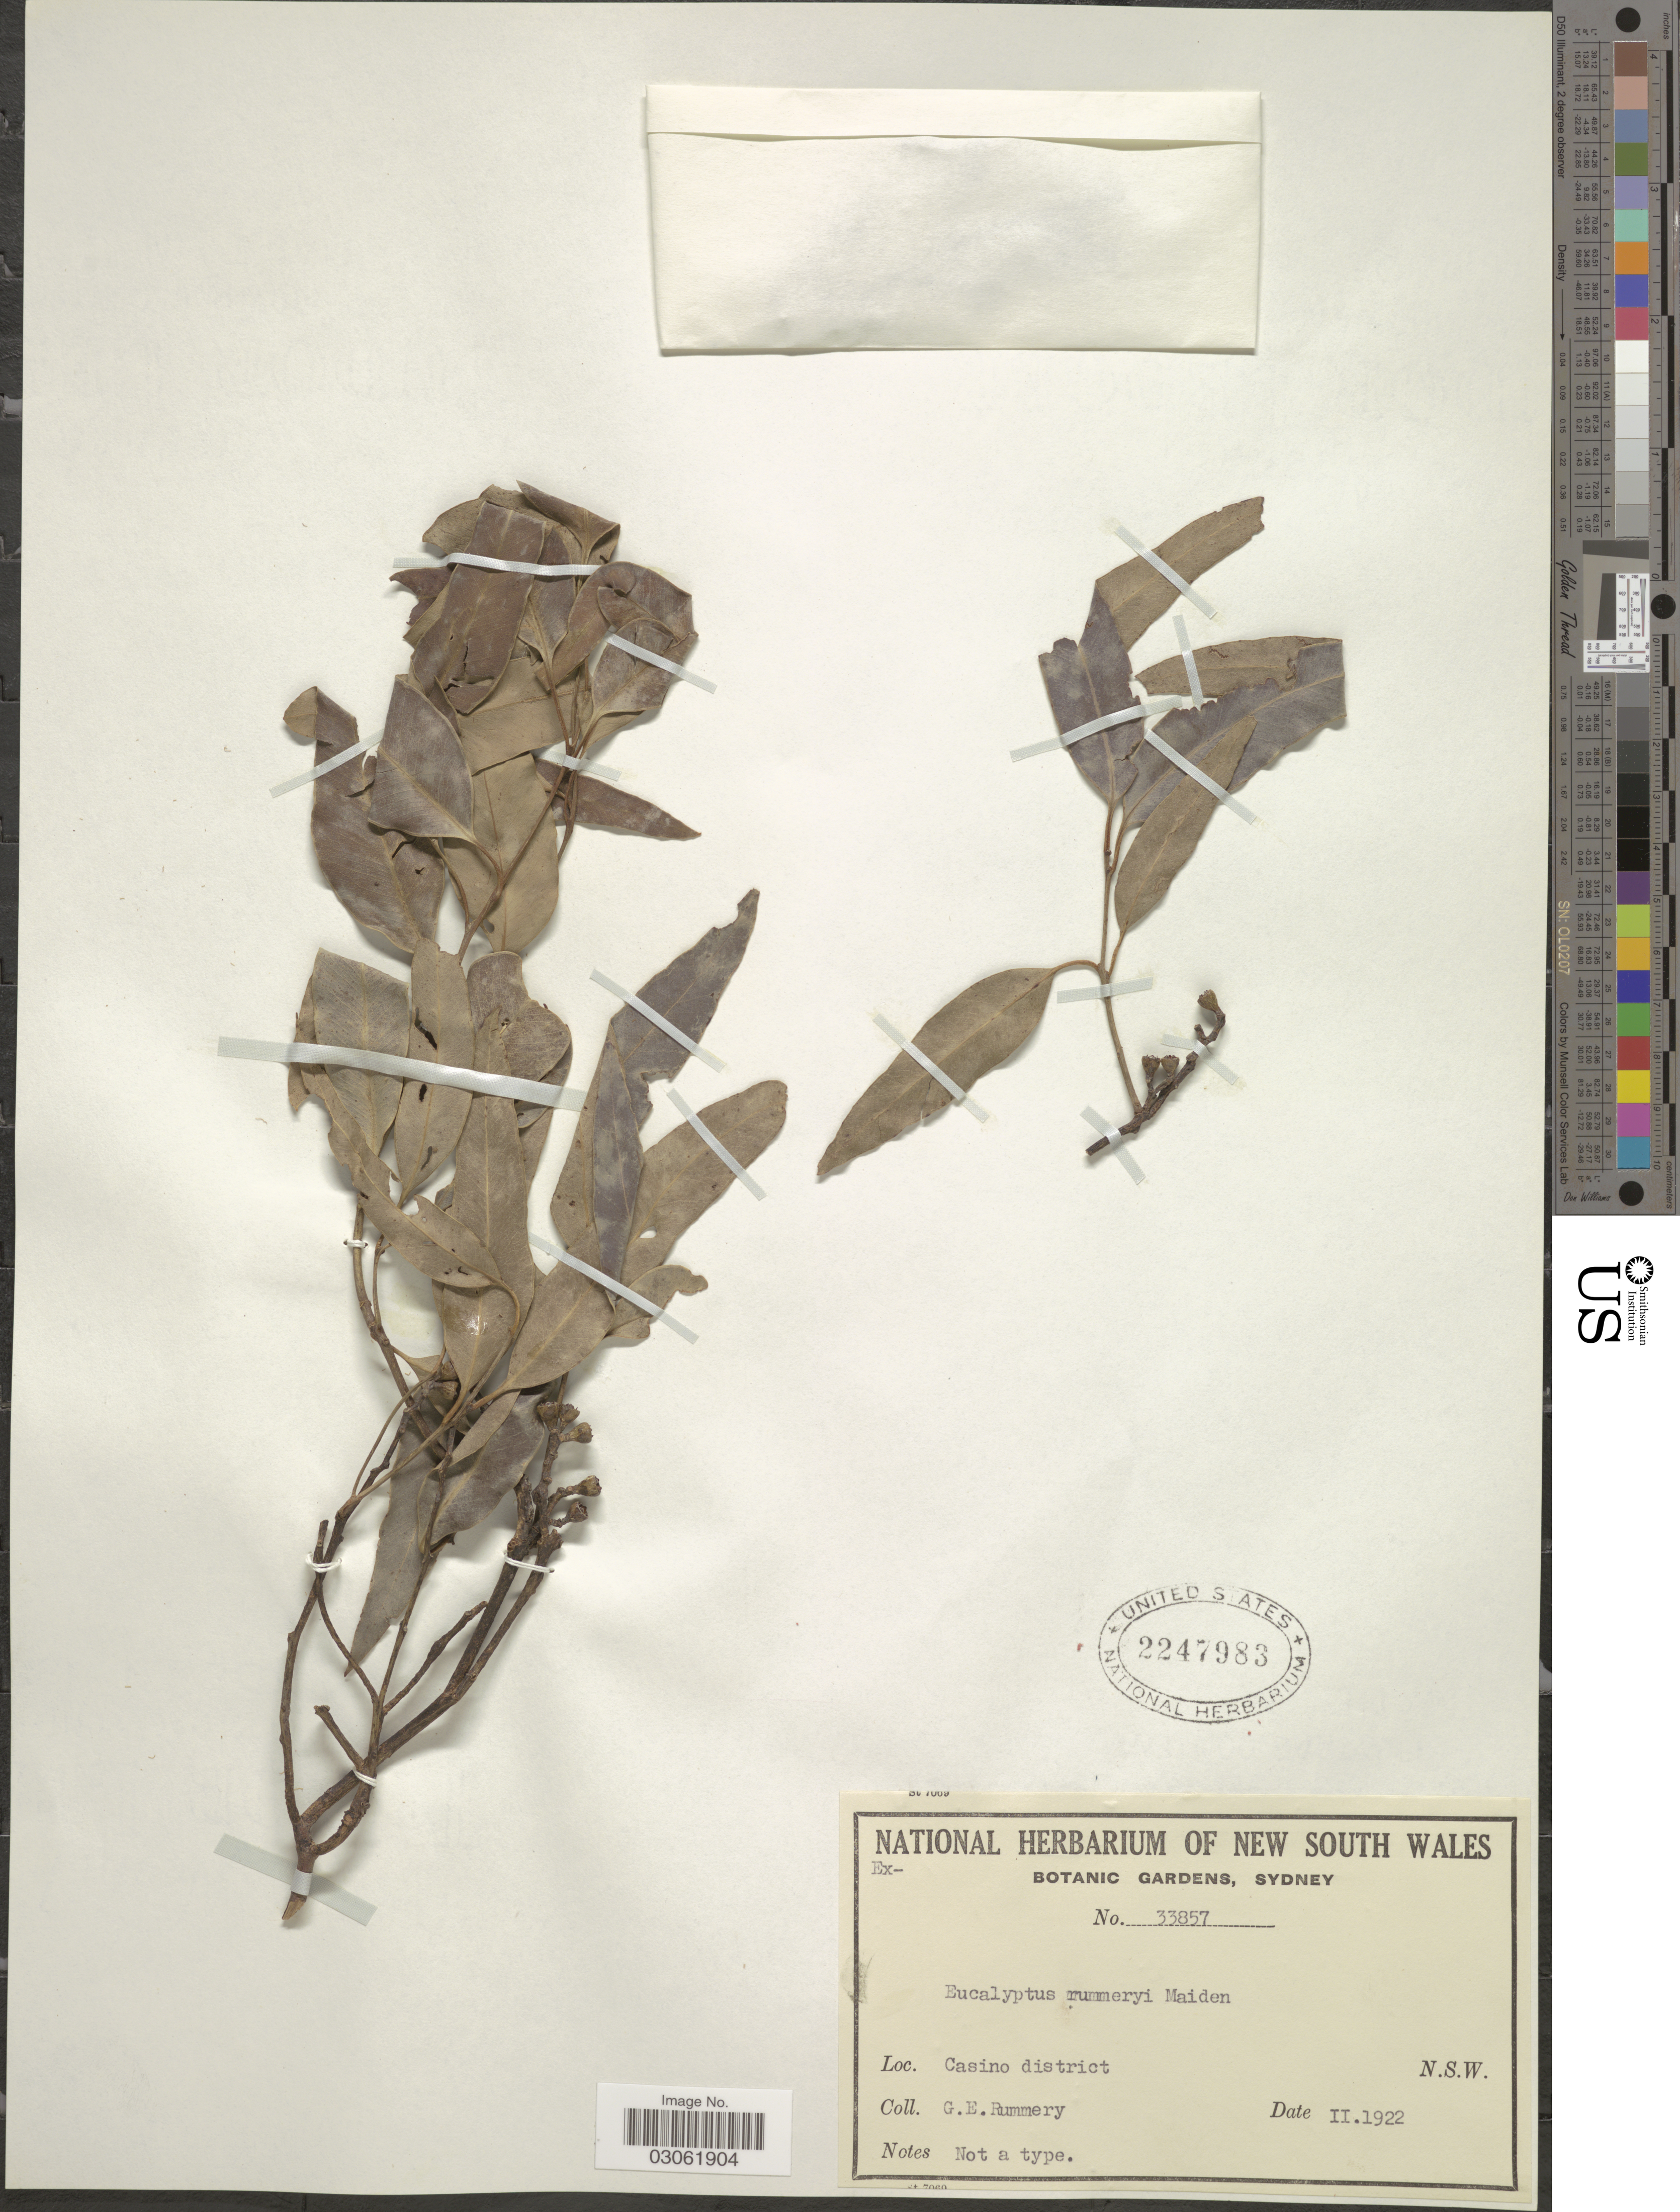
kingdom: Plantae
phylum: Tracheophyta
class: Magnoliopsida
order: Myrtales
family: Myrtaceae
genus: Eucalyptus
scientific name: Eucalyptus rummeryi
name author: Maiden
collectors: G. Rummery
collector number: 33857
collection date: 1922-02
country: Australia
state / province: New South Wales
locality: Casino district.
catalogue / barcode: US 2247983